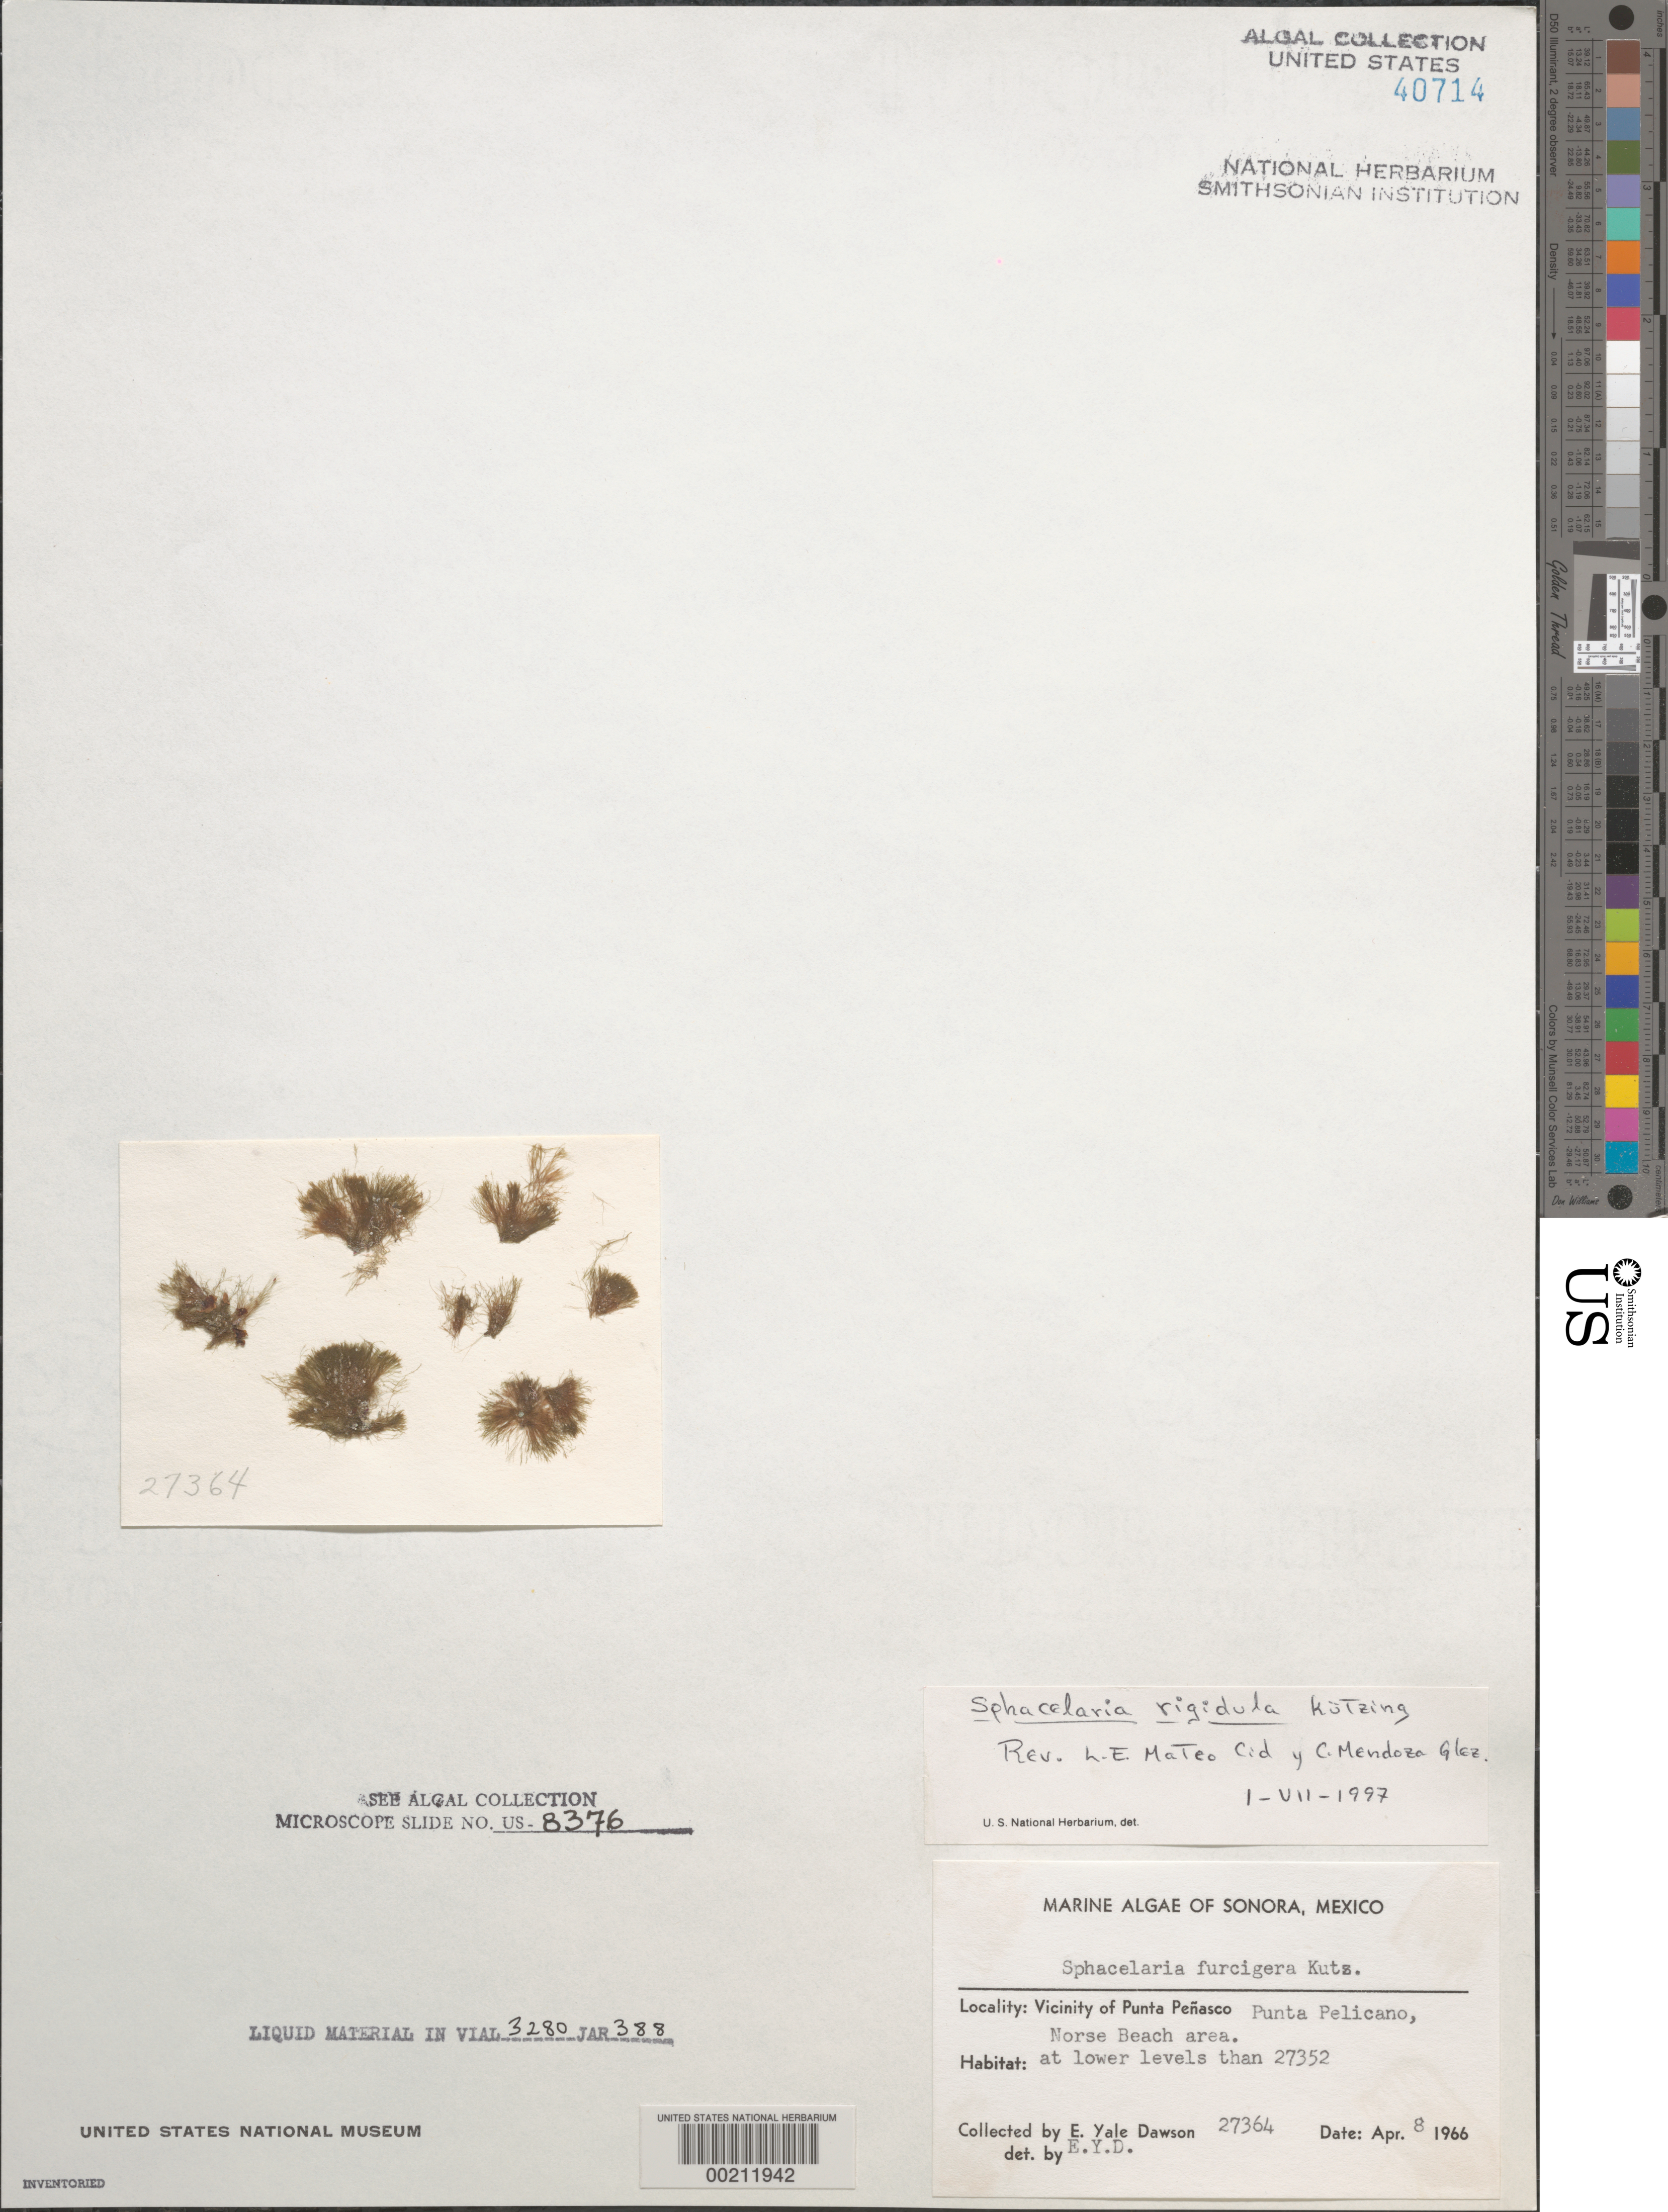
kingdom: Chromista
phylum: Ochrophyta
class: Phaeophyceae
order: Sphacelariales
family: Sphacelariaceae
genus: Sphacelaria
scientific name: Sphacelaria rigidula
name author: Kütz.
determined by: Mendoza G., C.; Mateo. Cid, L. E.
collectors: A. Dennis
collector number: EYD 27364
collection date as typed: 08 Apr 1966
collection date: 1966-04-08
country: Mexico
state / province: Sonora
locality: Punta pelicano, norse beach area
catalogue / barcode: US 40714